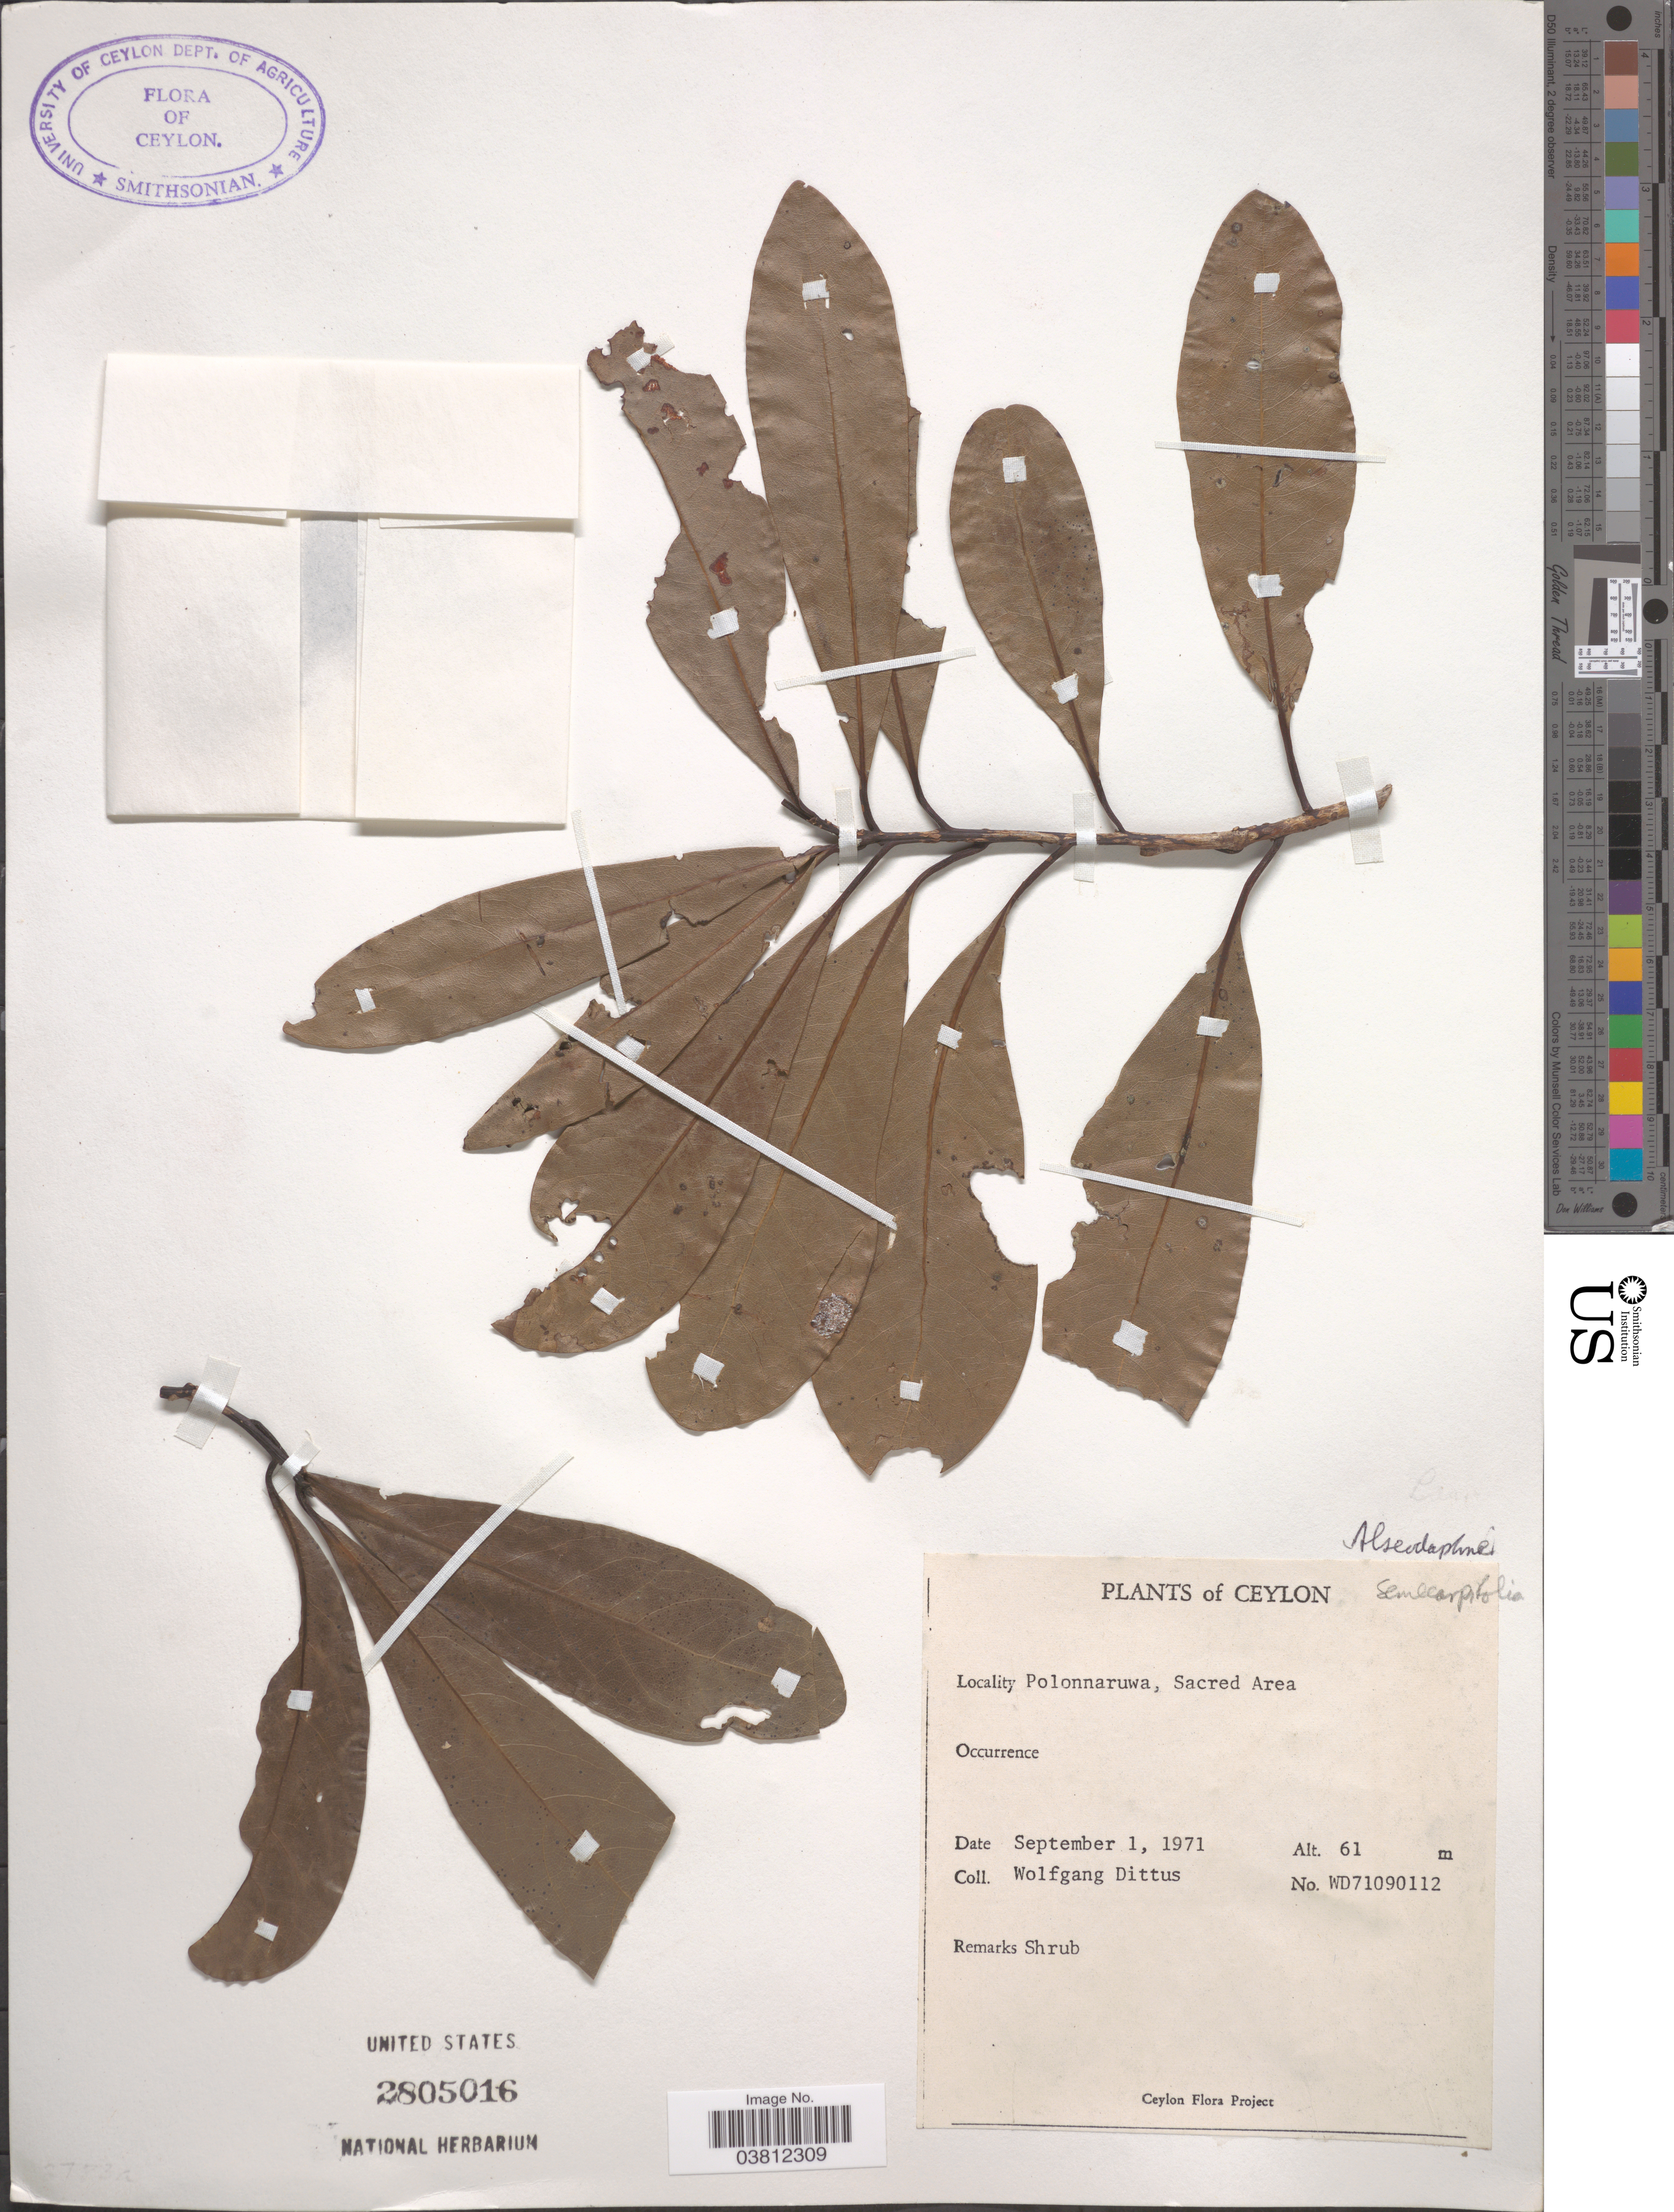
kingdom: Plantae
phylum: Tracheophyta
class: Magnoliopsida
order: Laurales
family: Lauraceae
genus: Alseodaphne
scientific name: Alseodaphne semecarpifolia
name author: Nees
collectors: W. Dittus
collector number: WD71090112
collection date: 1971-09-01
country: Sri Lanka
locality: Ceylon. Polonnaruwam Sacred Area.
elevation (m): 61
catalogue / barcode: US 2805016